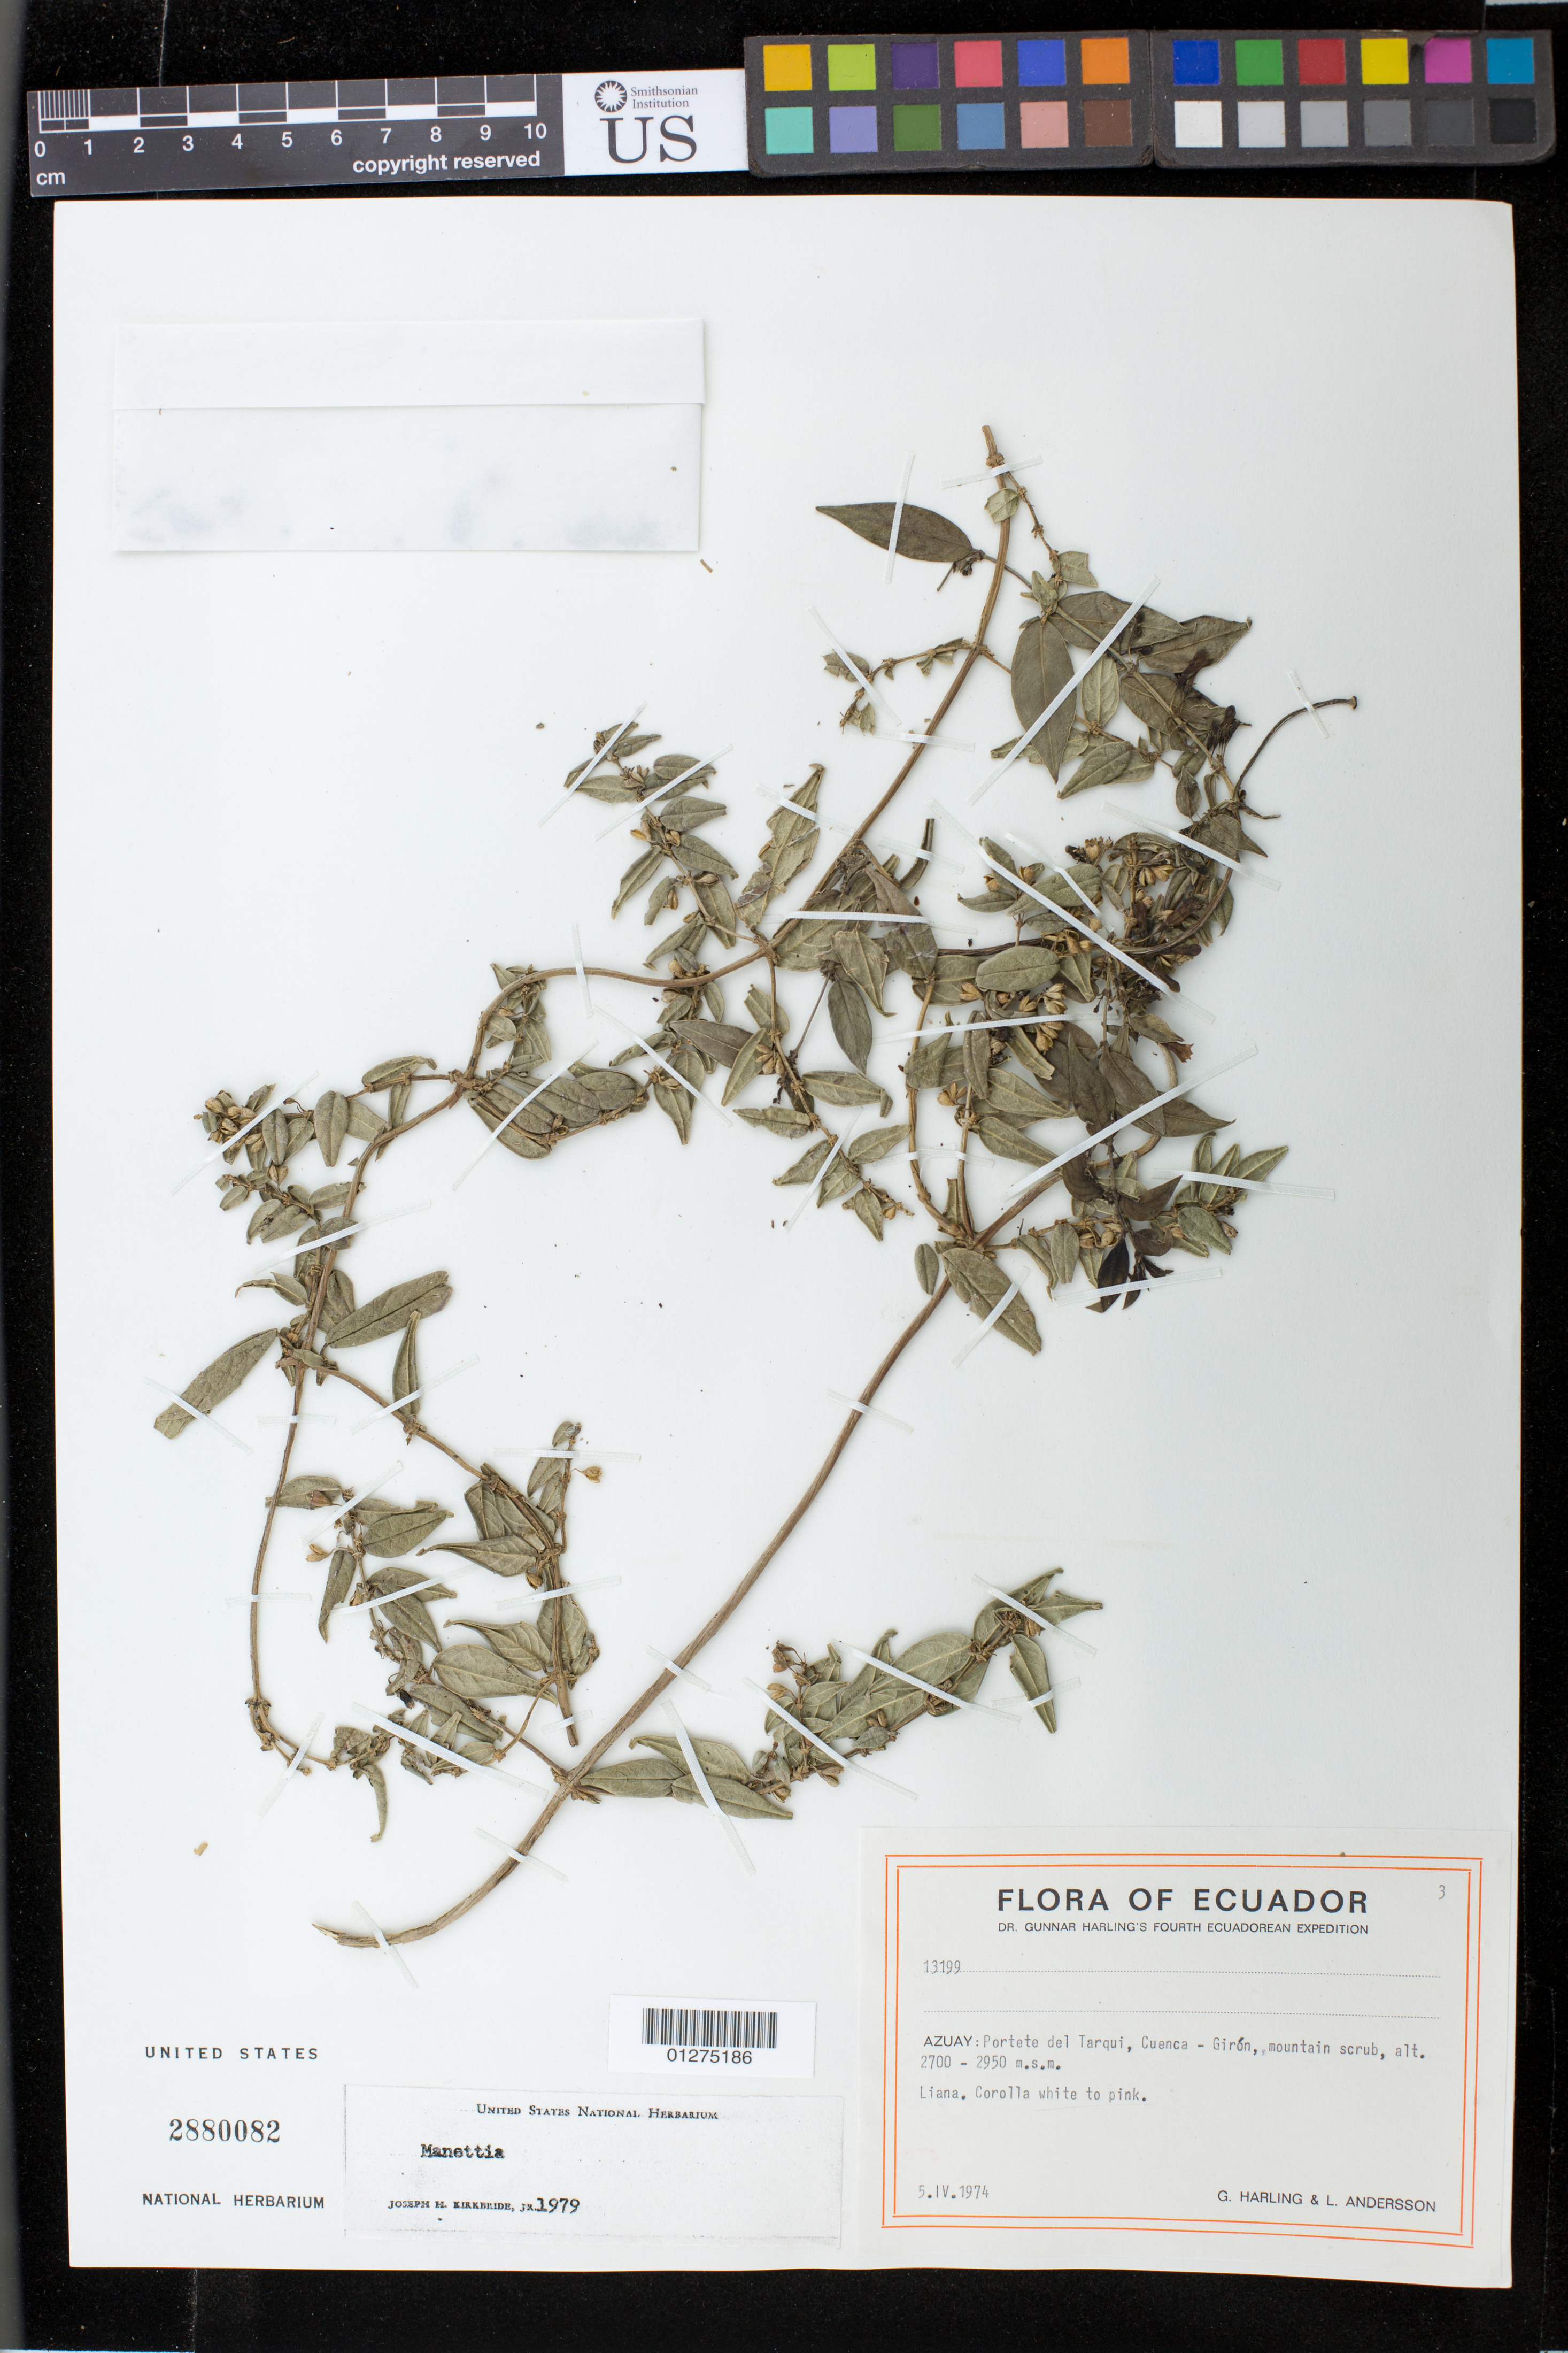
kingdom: Plantae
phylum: Tracheophyta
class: Magnoliopsida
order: Gentianales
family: Rubiaceae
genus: Manettia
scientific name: Manettia sp.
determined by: Kirkbride, J. H., Jr.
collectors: G. Harling & L. Andersson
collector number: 13199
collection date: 1974-04-05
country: Ecuador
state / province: Azuay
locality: Portete del Tarqui, Cuenca-Girón.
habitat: mountain scrub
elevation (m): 2700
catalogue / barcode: US 2880082